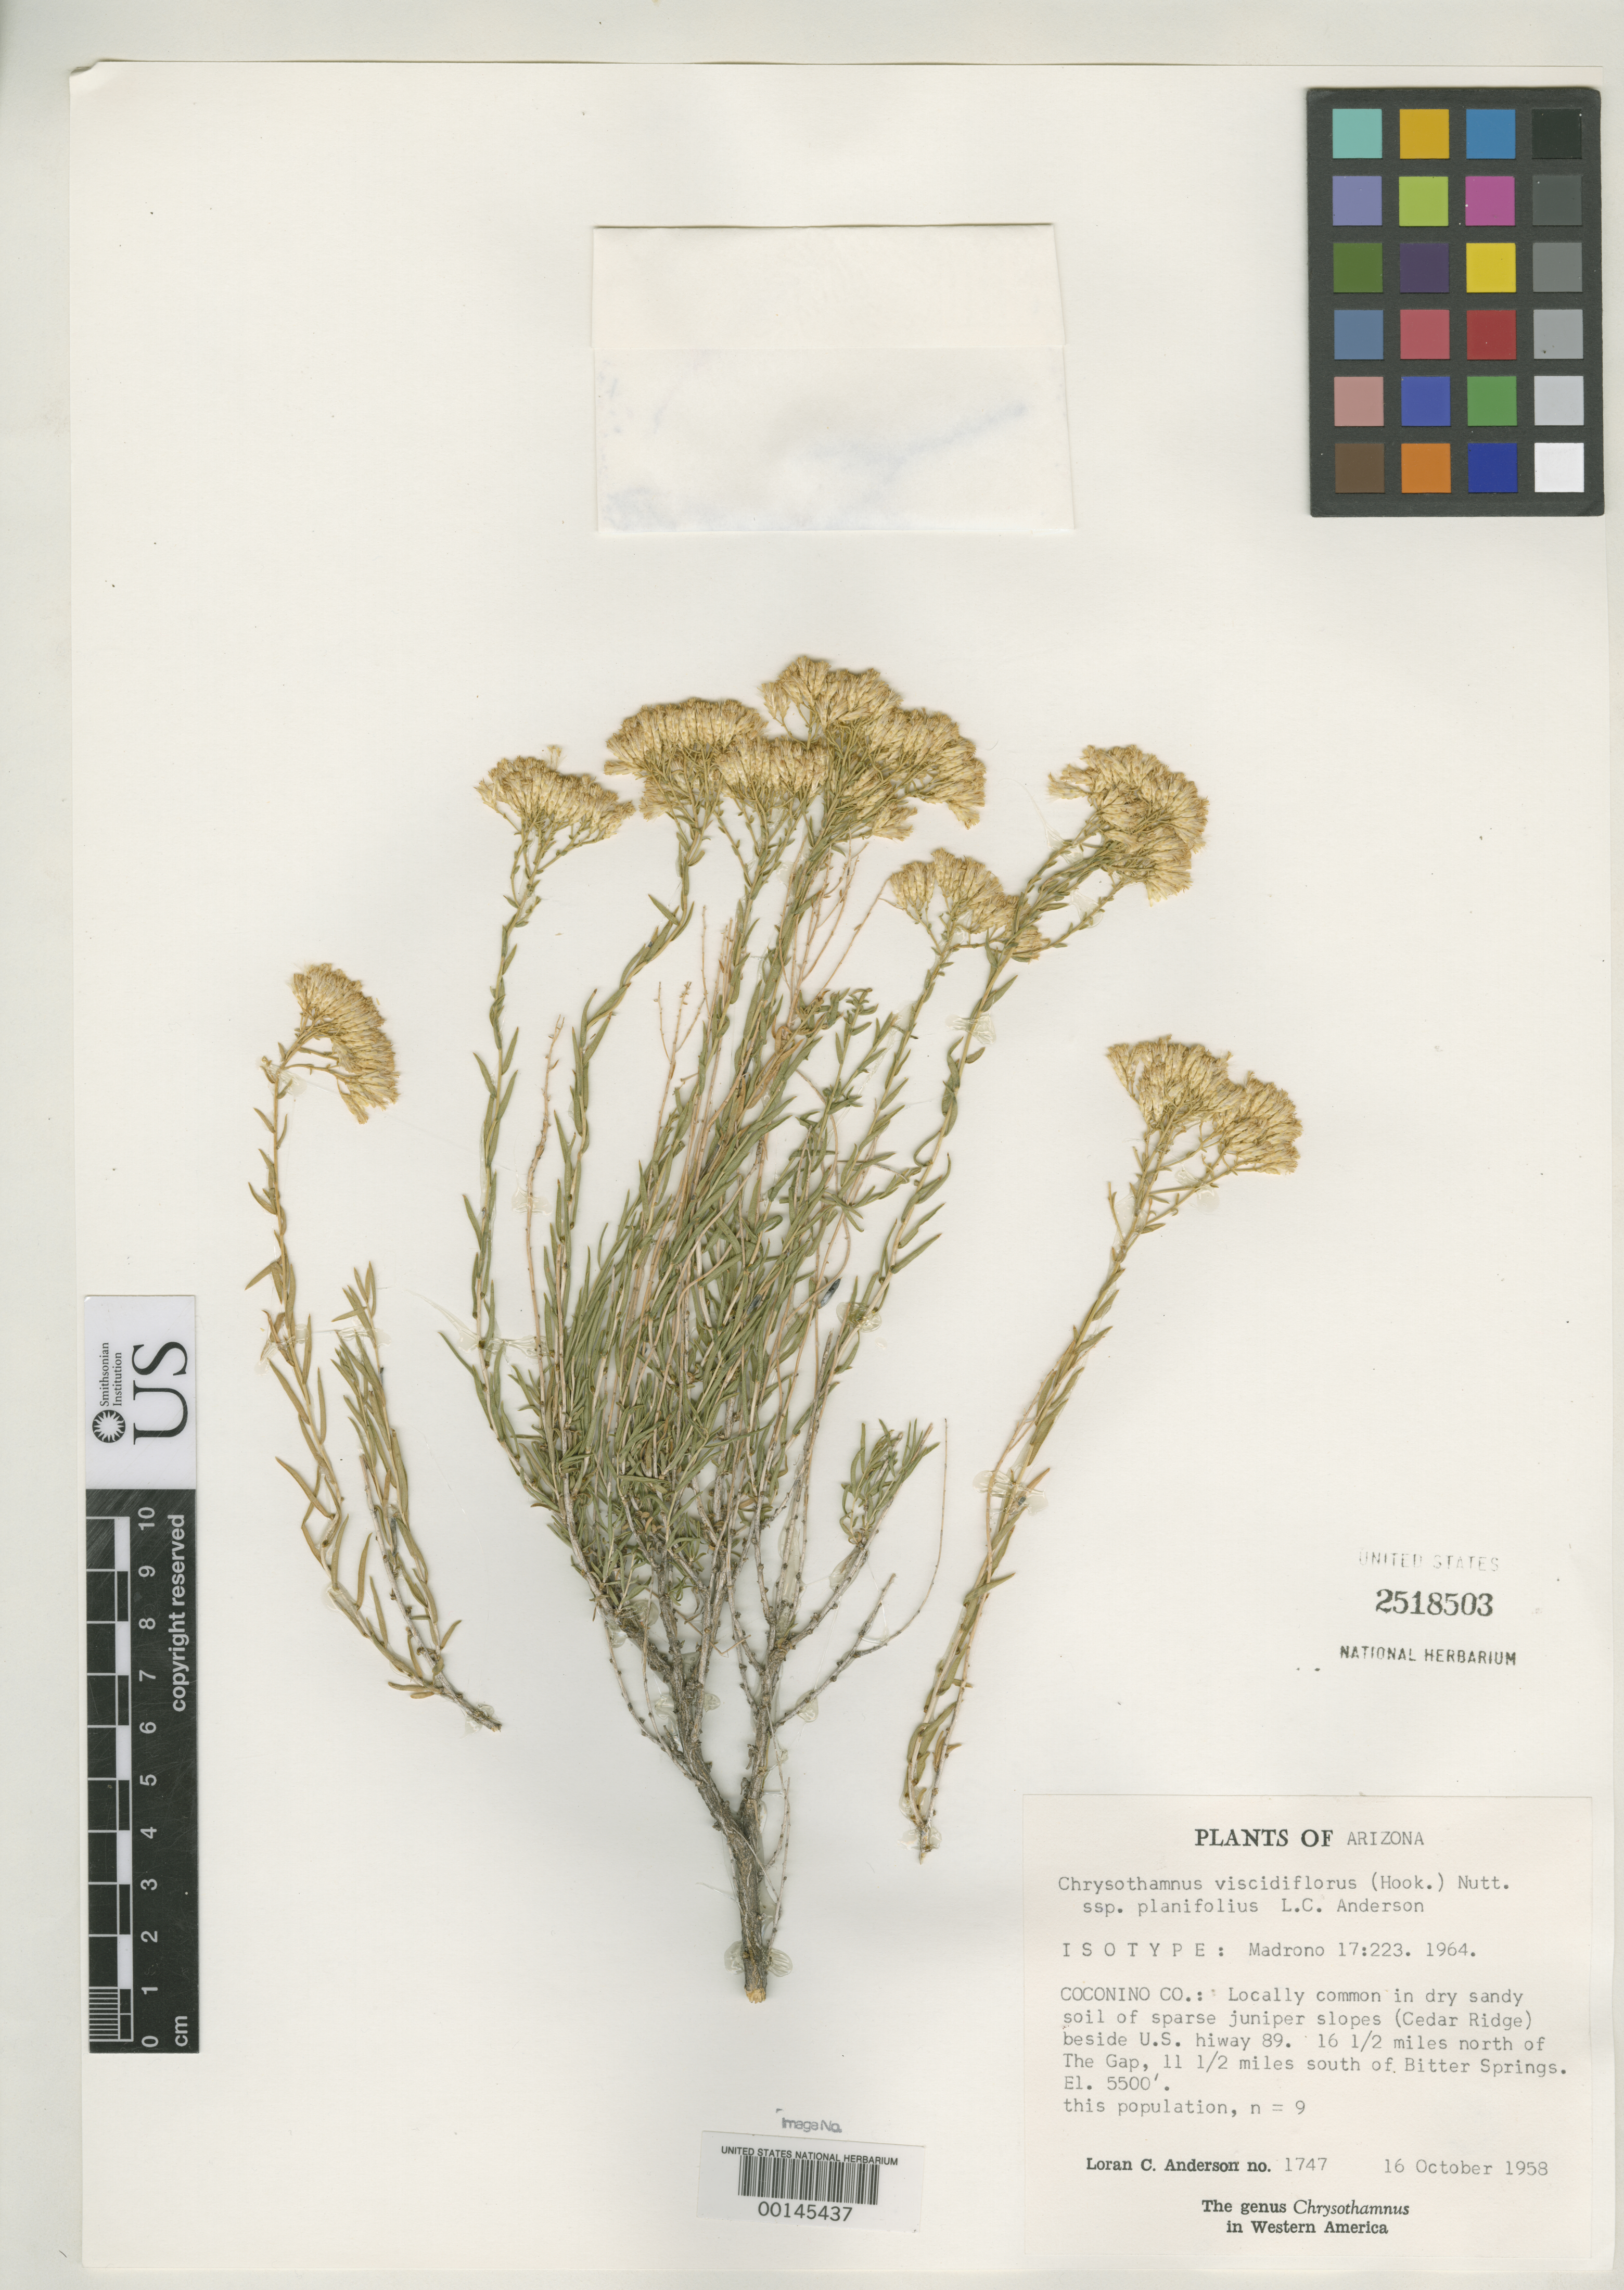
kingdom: Plantae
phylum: Tracheophyta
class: Magnoliopsida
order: Asterales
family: Asteraceae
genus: Chrysothamnus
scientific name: Chrysothamnus viscidiflorus subsp. plantifolius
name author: L.C. Anderson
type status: Isotype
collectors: L. C. Anderson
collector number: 1747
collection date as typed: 16 Oct 1958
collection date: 1958-10-16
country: United States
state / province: Arizona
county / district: Coconino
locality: Cedar Ridge, beside US Highway 89, N of the gap, S of Bitter Springs; alt. 5500 ft.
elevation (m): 1676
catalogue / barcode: US 2518503